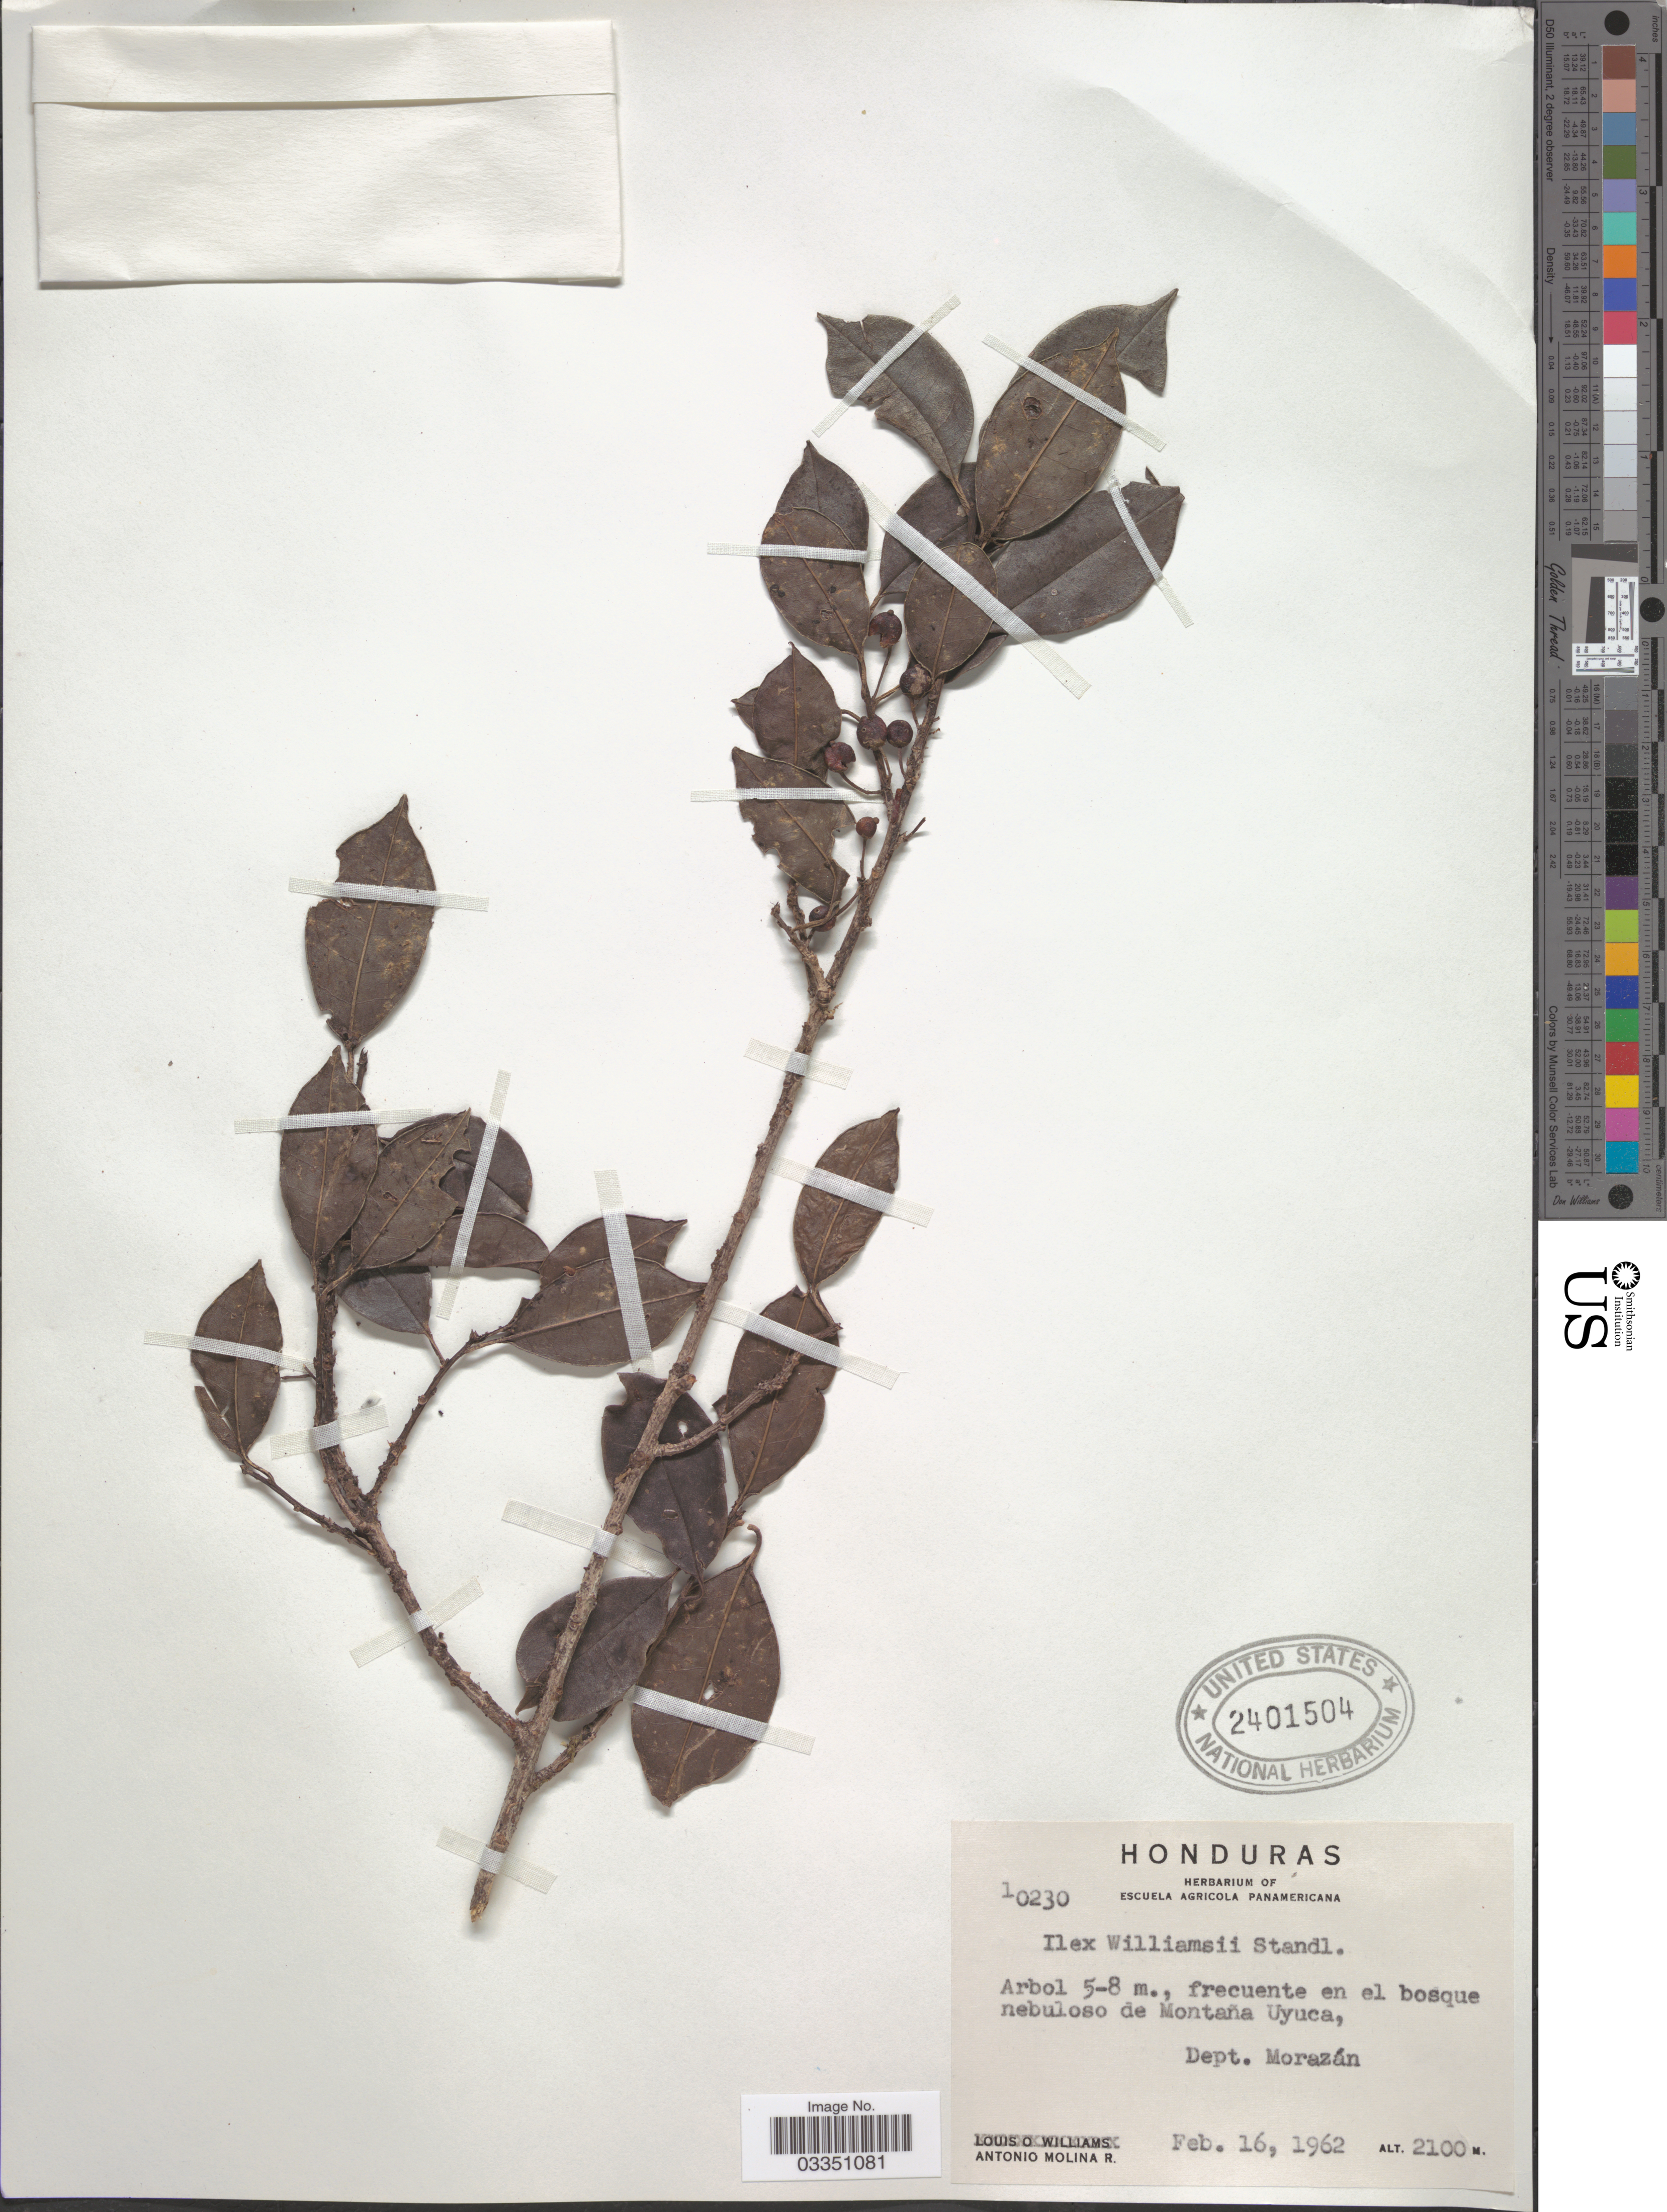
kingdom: Plantae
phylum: Tracheophyta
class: Magnoliopsida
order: Aquifoliales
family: Aquifoliaceae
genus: Ilex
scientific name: Ilex williamsii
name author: Standl.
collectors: A. Molina R.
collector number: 10230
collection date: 1962-02-16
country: Honduras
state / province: Fco. Morazán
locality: Frecuente en el bosque nebuloso de Montaña Uyuca, Dept. Morazán.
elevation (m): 2100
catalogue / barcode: US 2401504